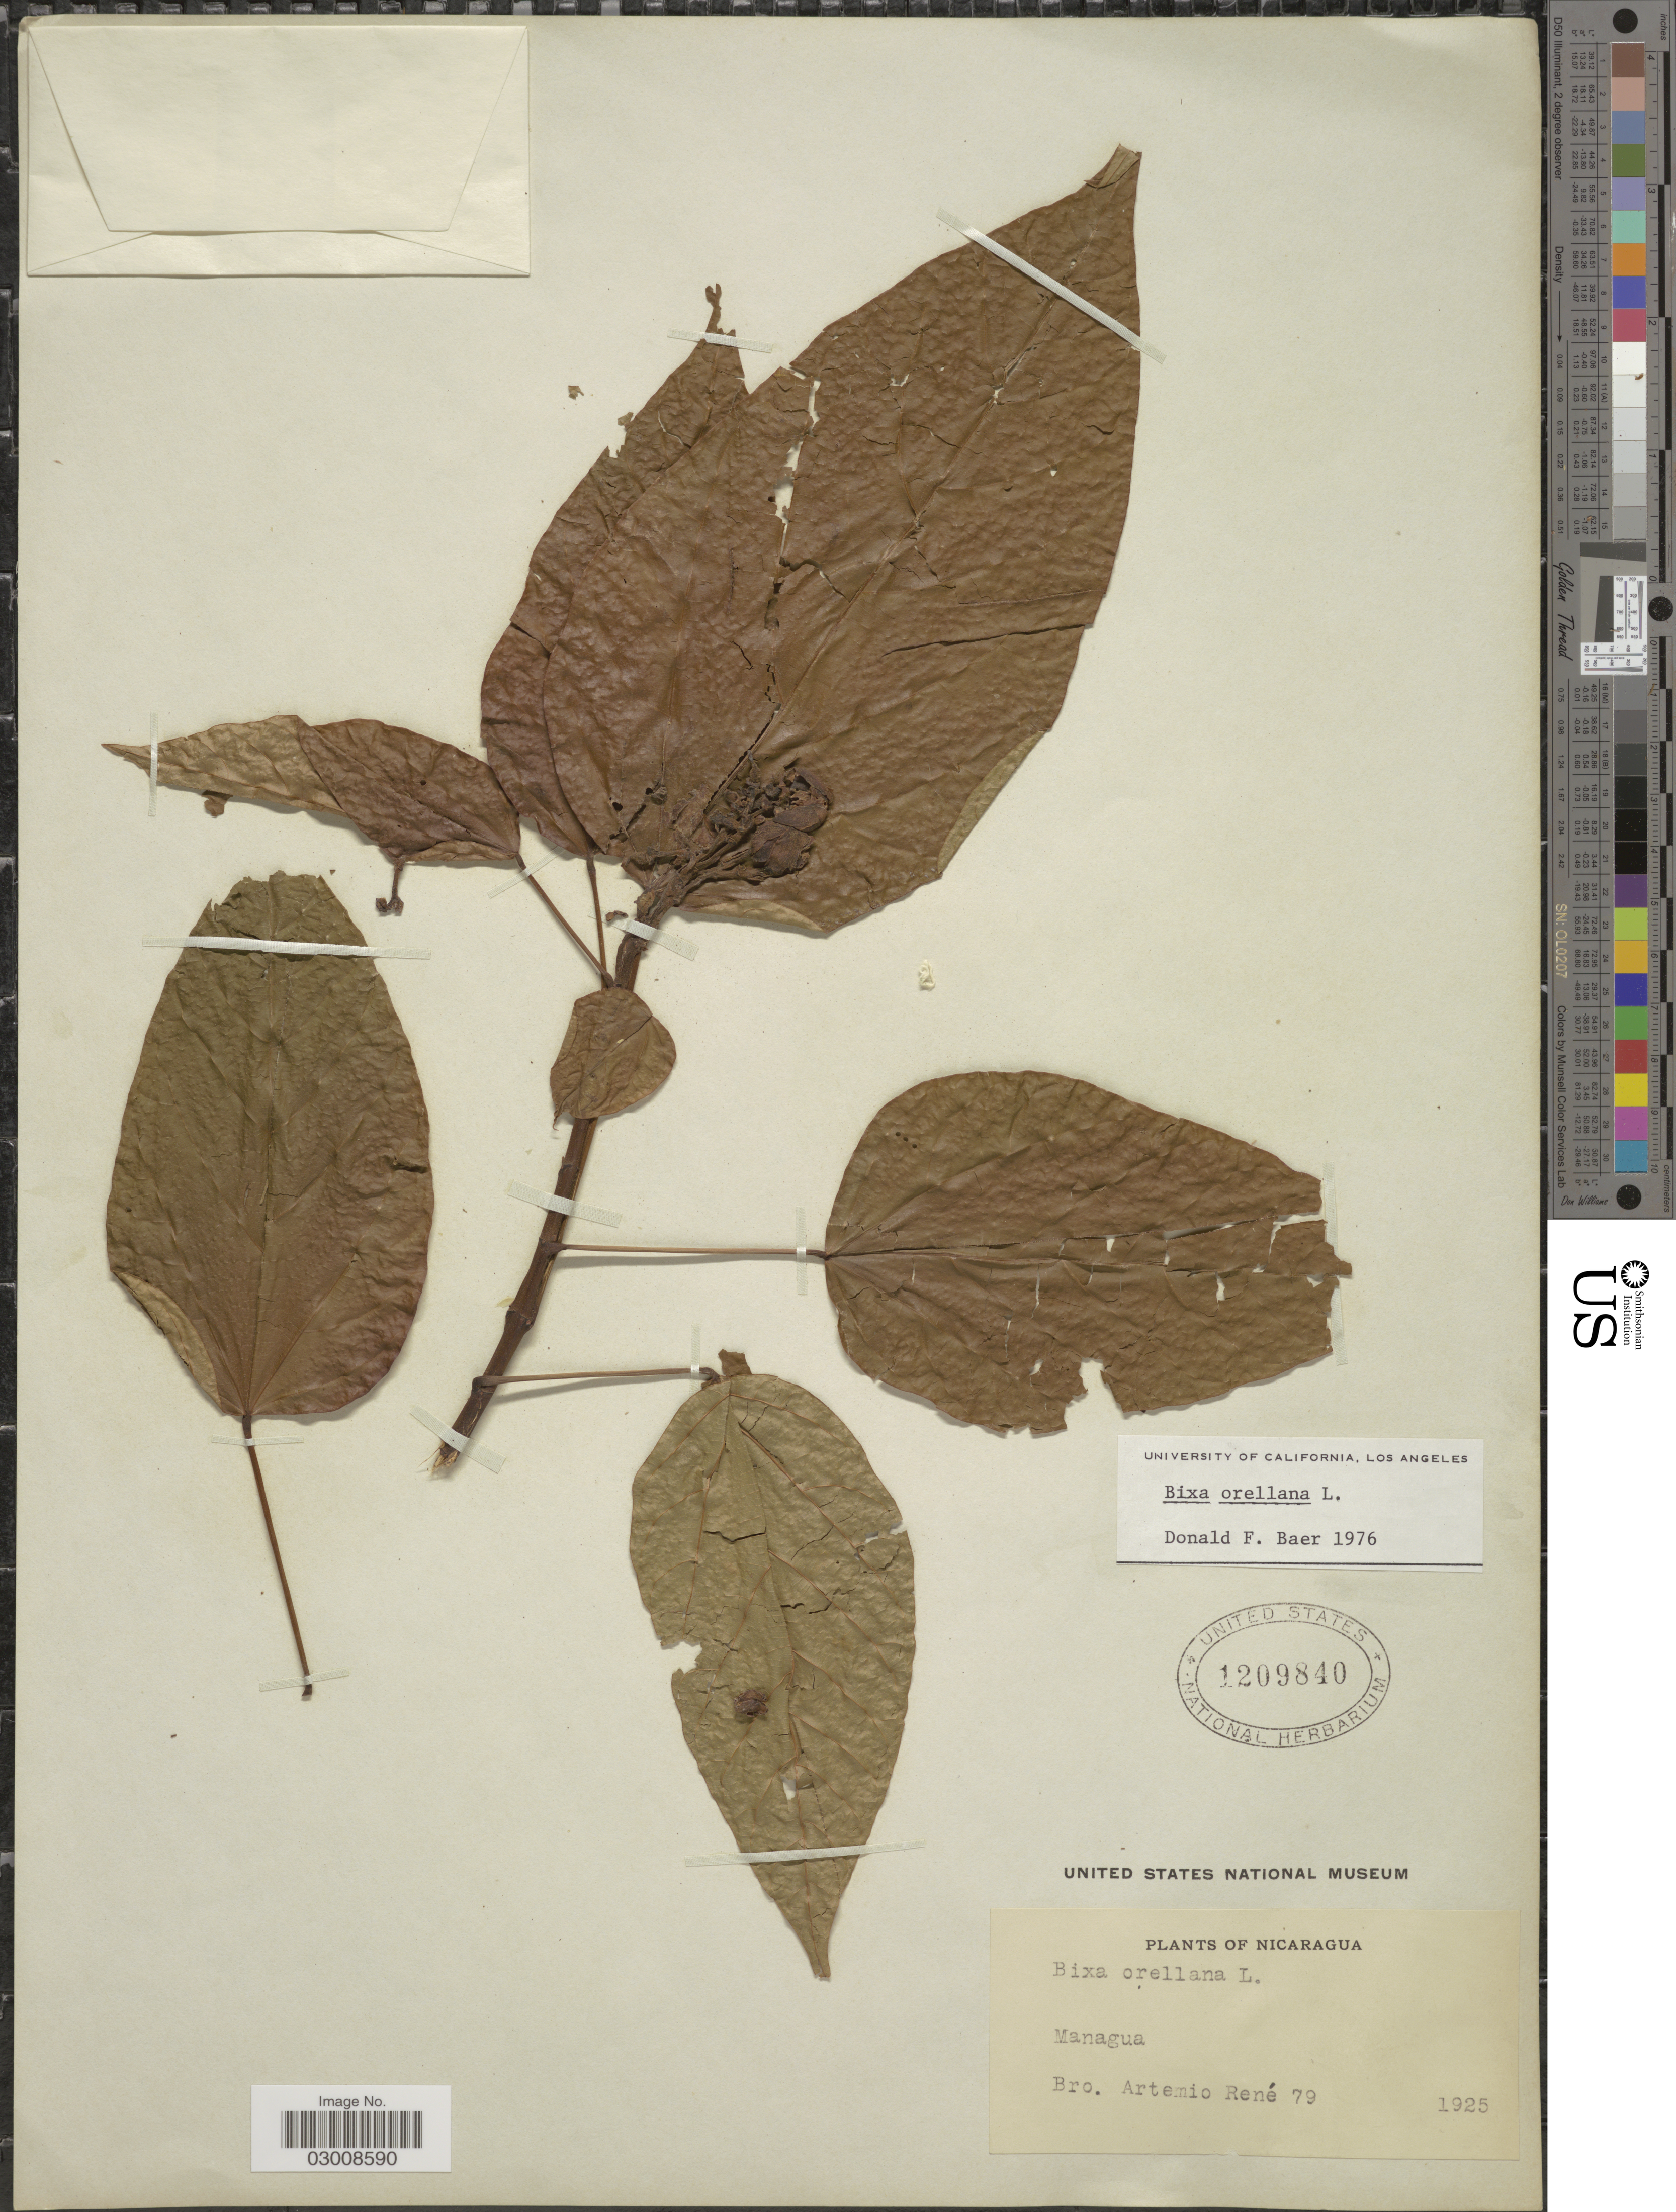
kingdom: Plantae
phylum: Tracheophyta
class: Magnoliopsida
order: Malvales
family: Bixaceae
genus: Bixa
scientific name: Bixa orellana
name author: L.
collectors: B. Rene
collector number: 79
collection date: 1925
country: Nicaragua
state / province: Managua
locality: Managua.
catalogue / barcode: US 1209840